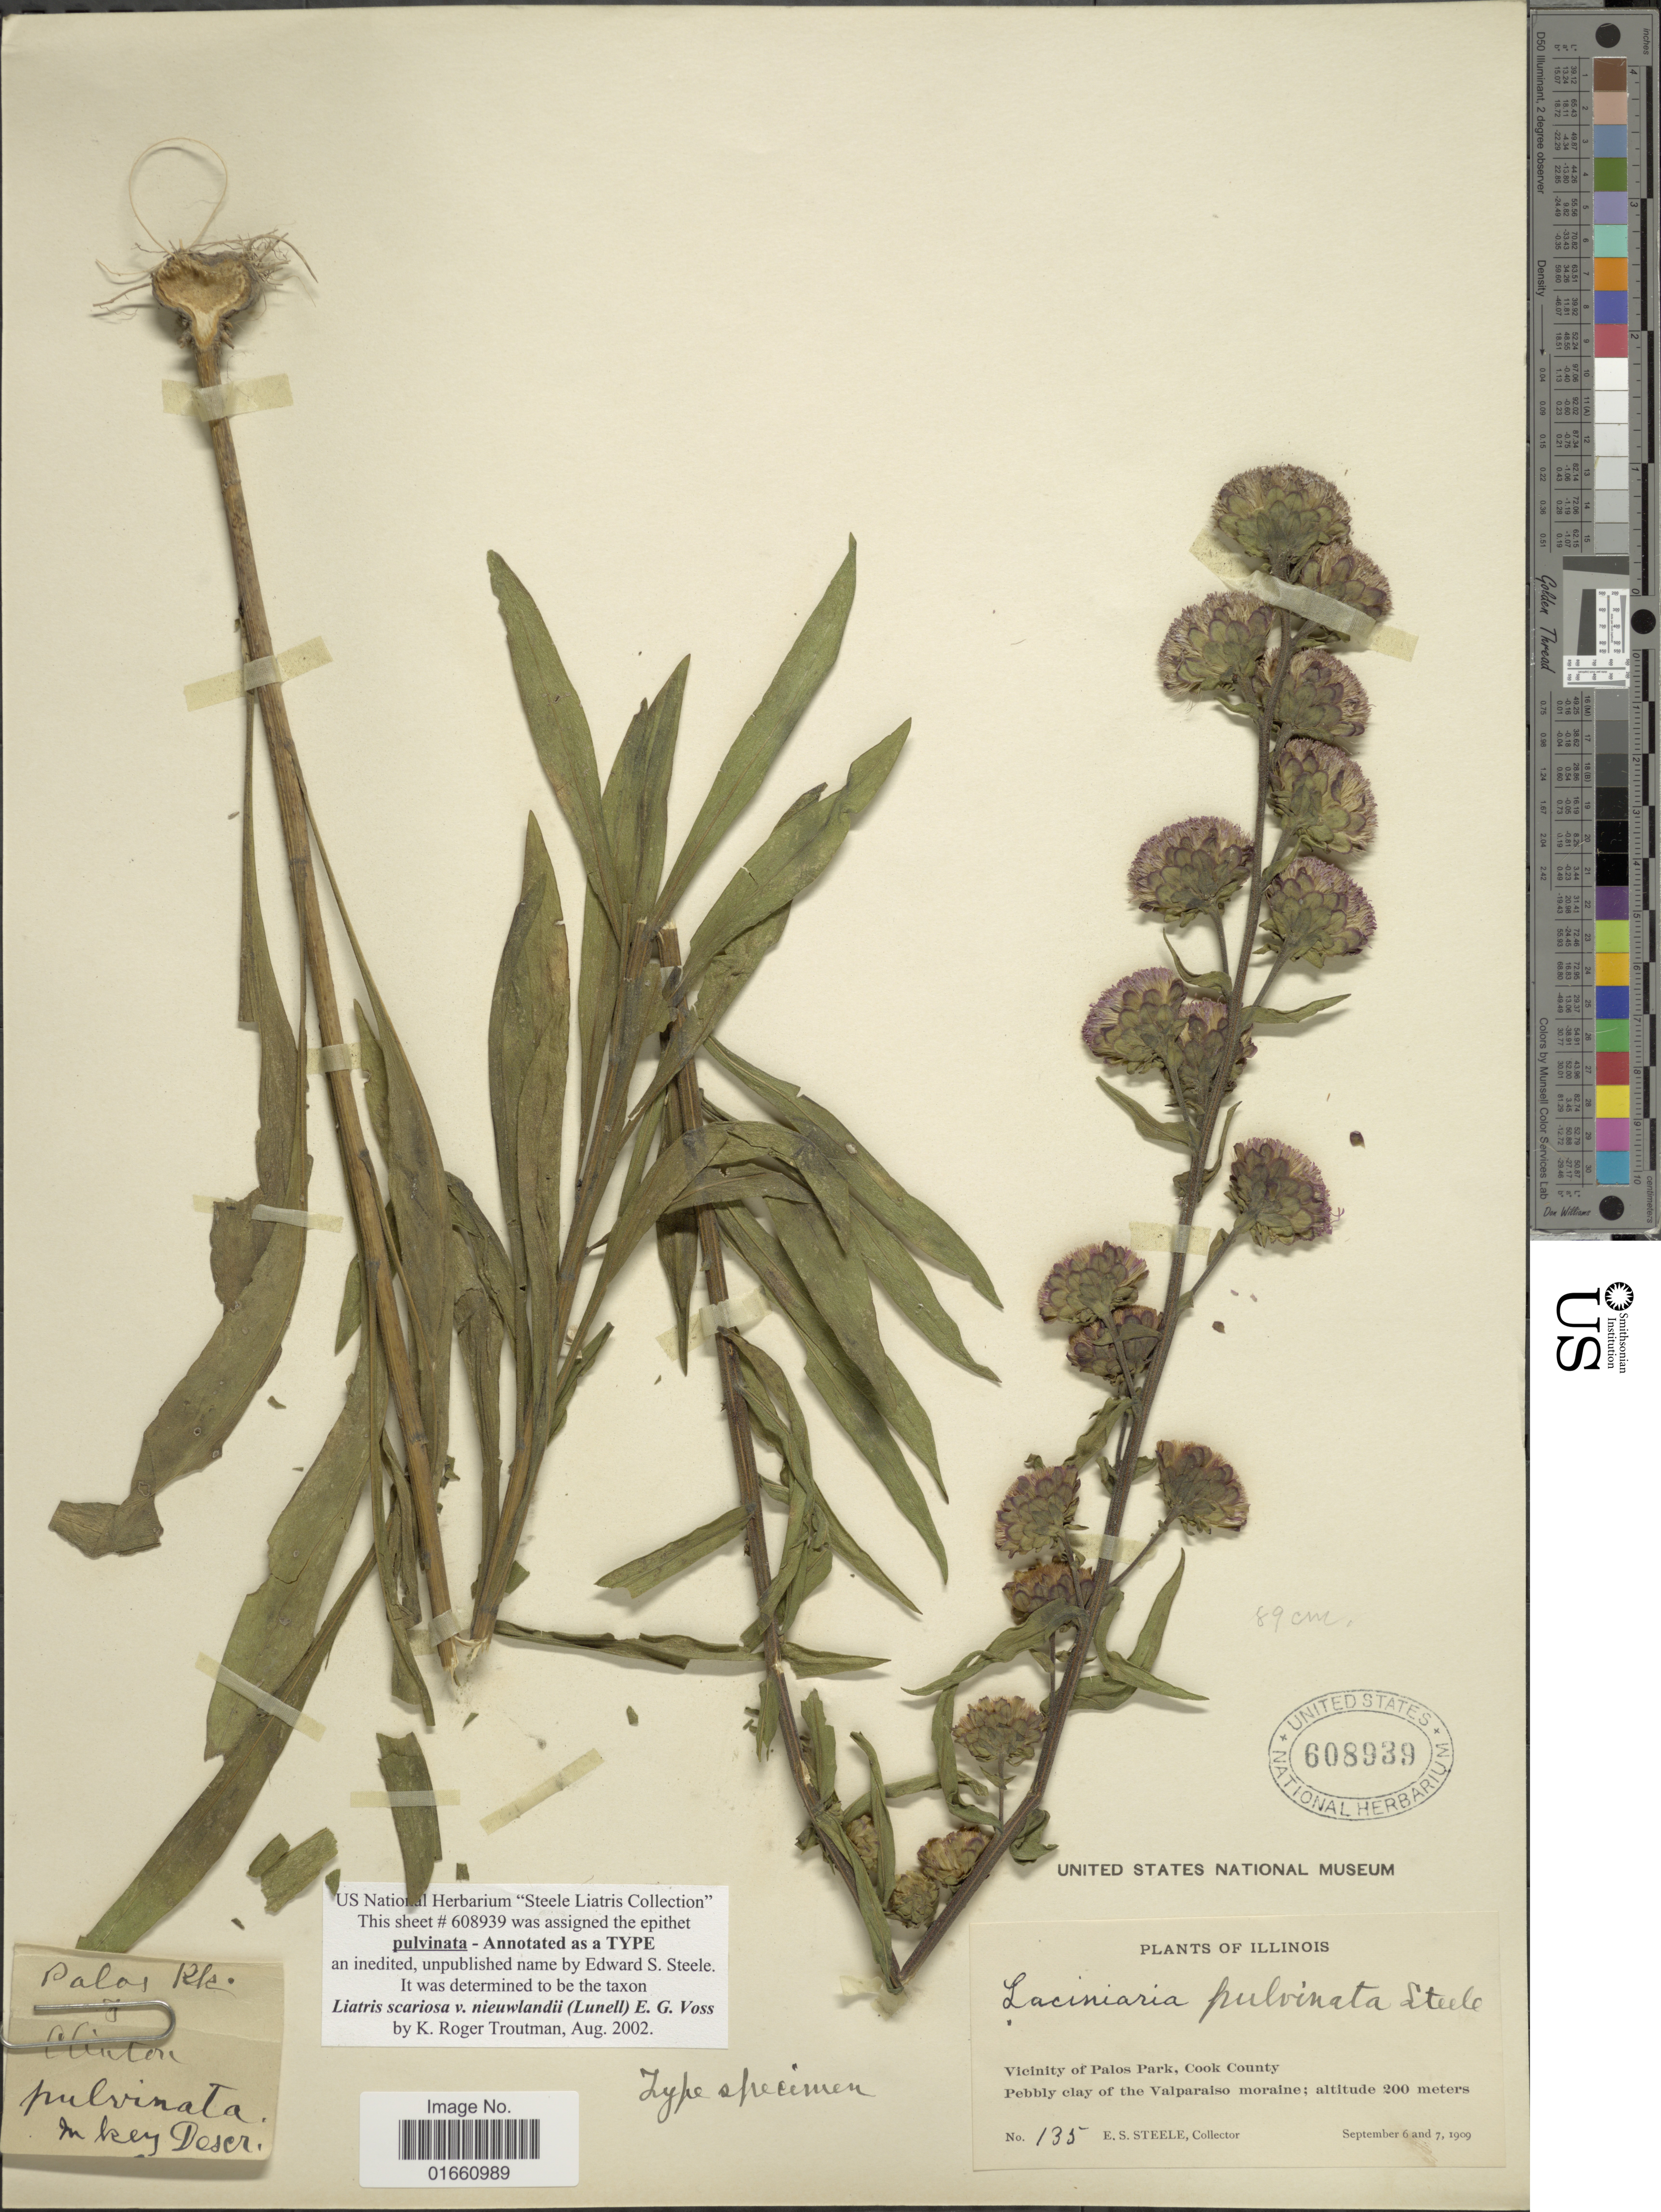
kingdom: Plantae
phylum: Tracheophyta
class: Magnoliopsida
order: Asterales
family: Asteraceae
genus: Liatris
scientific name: Liatris scariosa var. nieuwlandii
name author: (Lunell) E.G. Voss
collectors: E. Steele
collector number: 135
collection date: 1909-09-06/1909-09-07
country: United States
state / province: Illinois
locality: Vicinity of Palos Park, Cook County, Pebbly clay of the Valparaiso moraine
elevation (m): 200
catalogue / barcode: US 608939